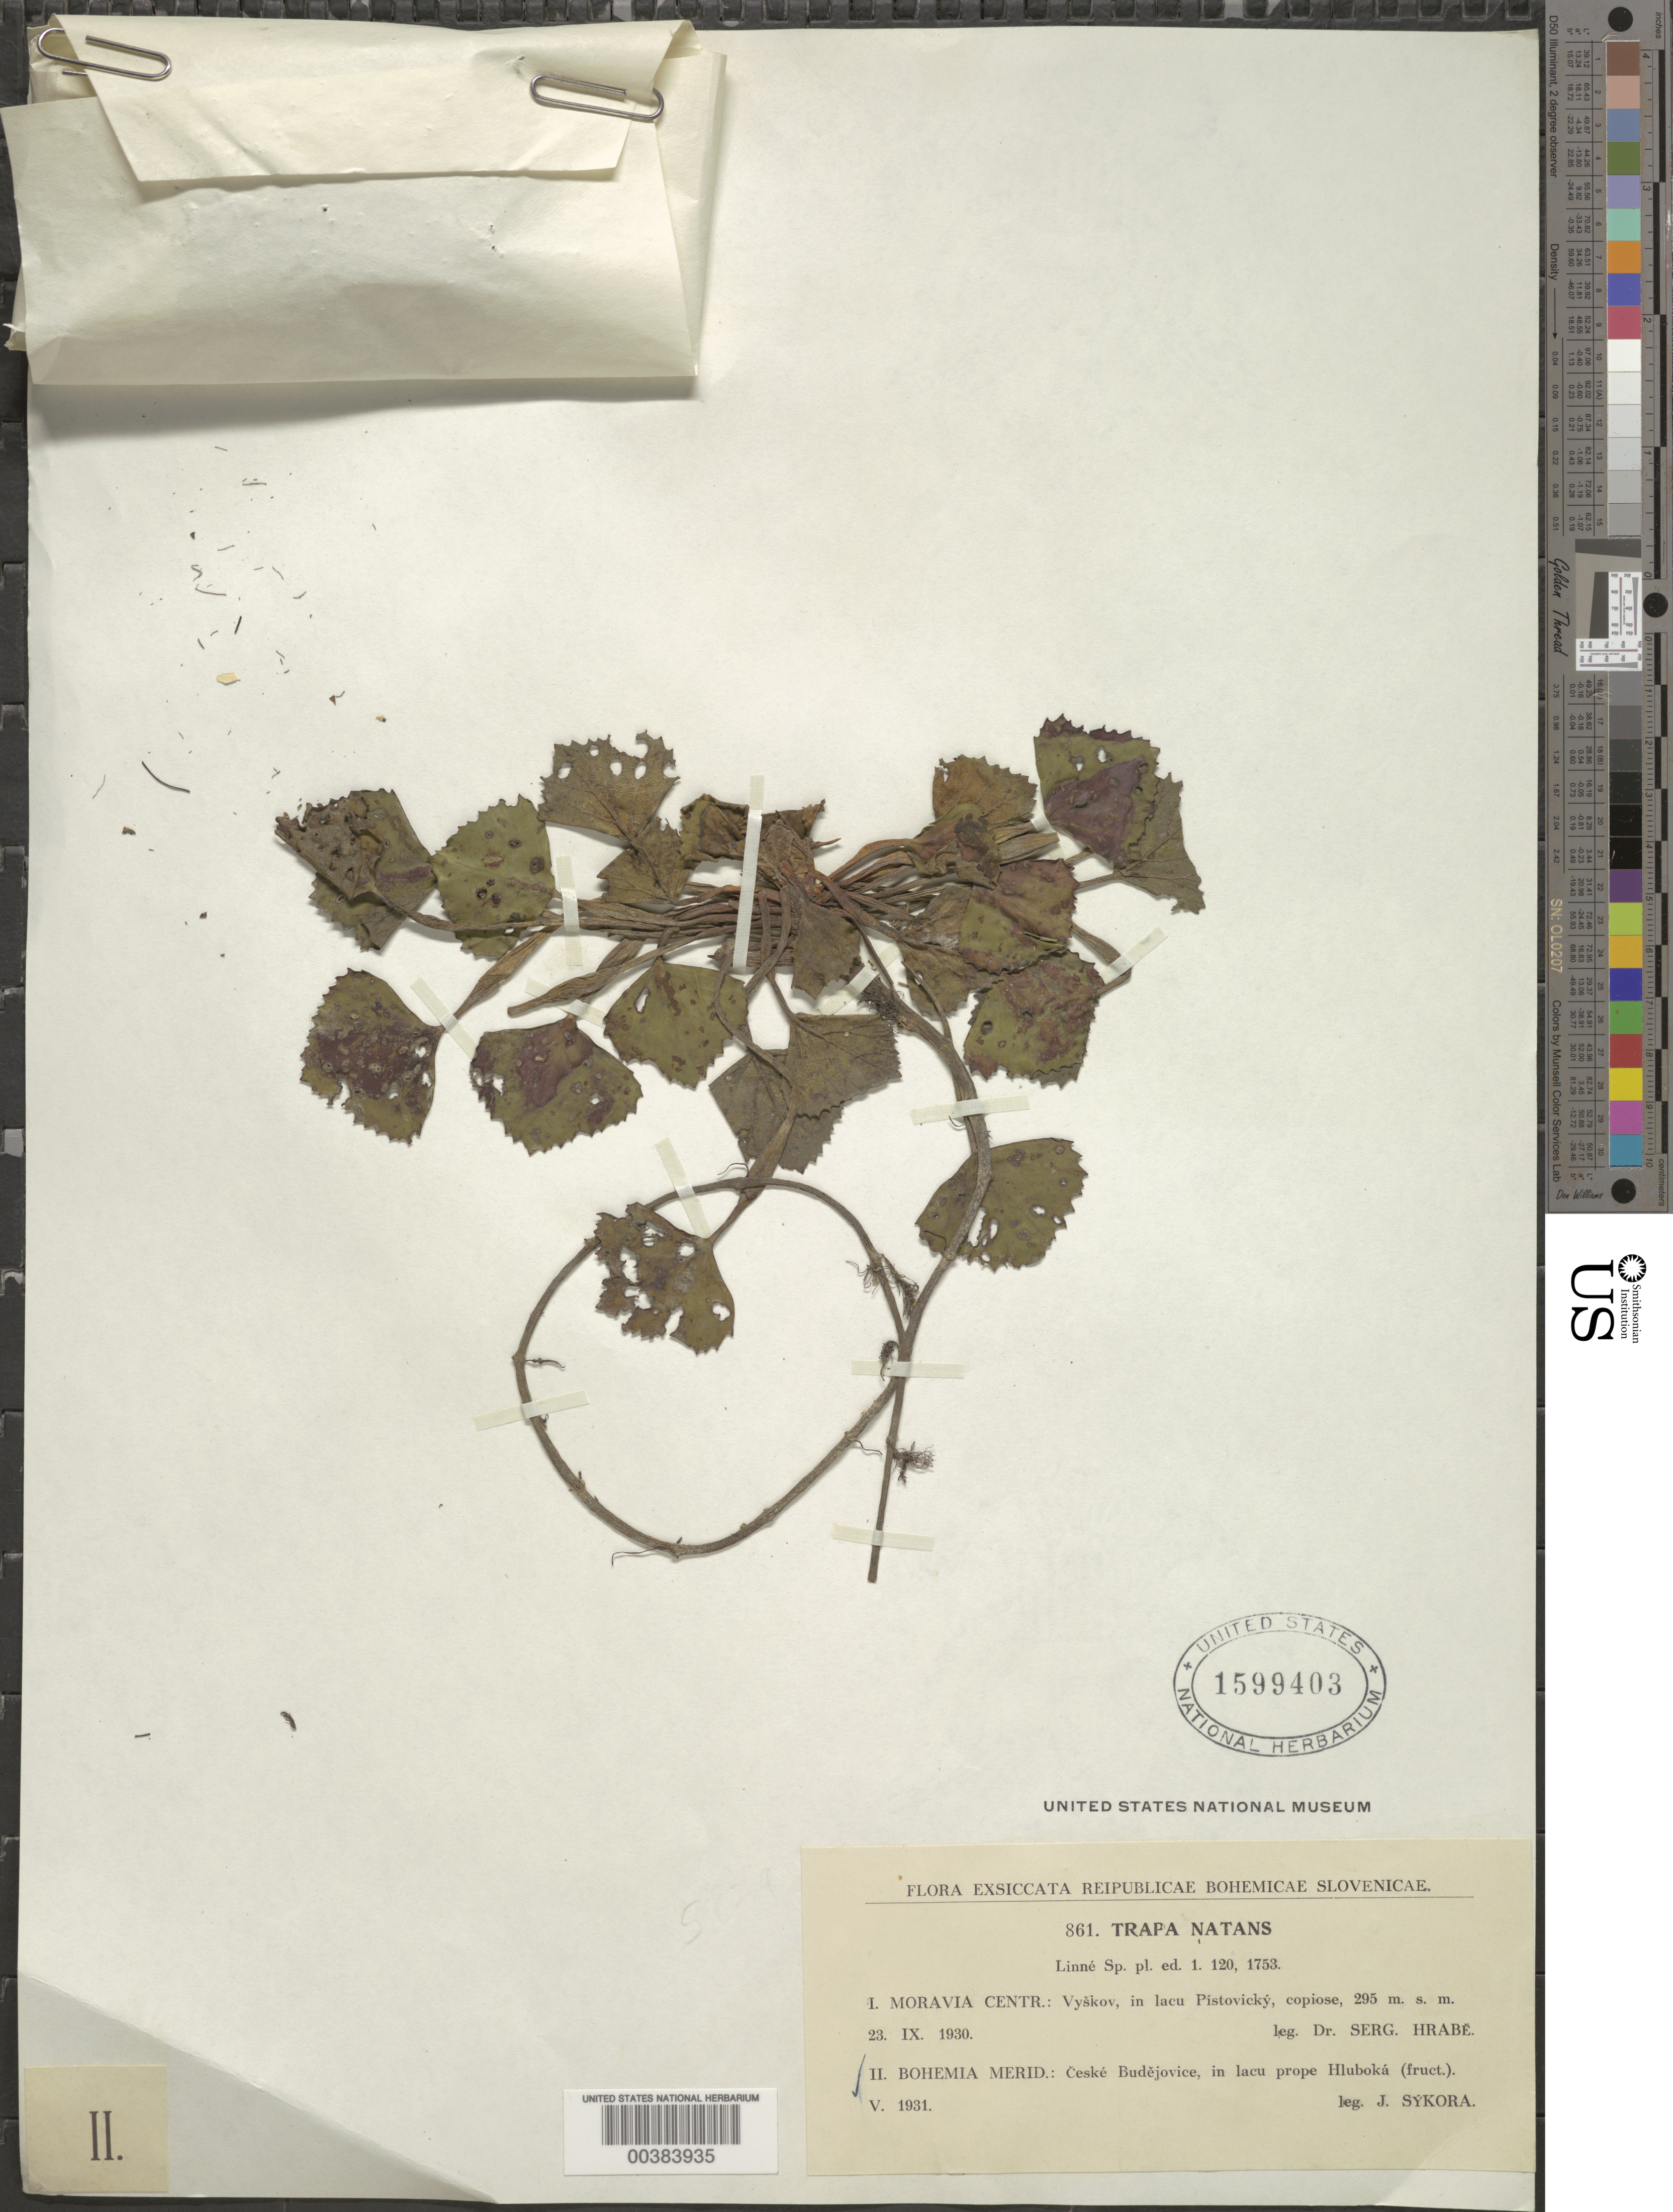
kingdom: Plantae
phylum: Tracheophyta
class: Magnoliopsida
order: Myrtales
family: Lythraceae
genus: Trapa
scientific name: Trapa natans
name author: L.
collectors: J. Sykora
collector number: Exs. 861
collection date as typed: May 1931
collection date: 1931-05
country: Czechia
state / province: South Bohemian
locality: Bohemia, Ceske Budejovice, in lacu prope Hluboka. [ceské Budejovice District?]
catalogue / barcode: US 1599403